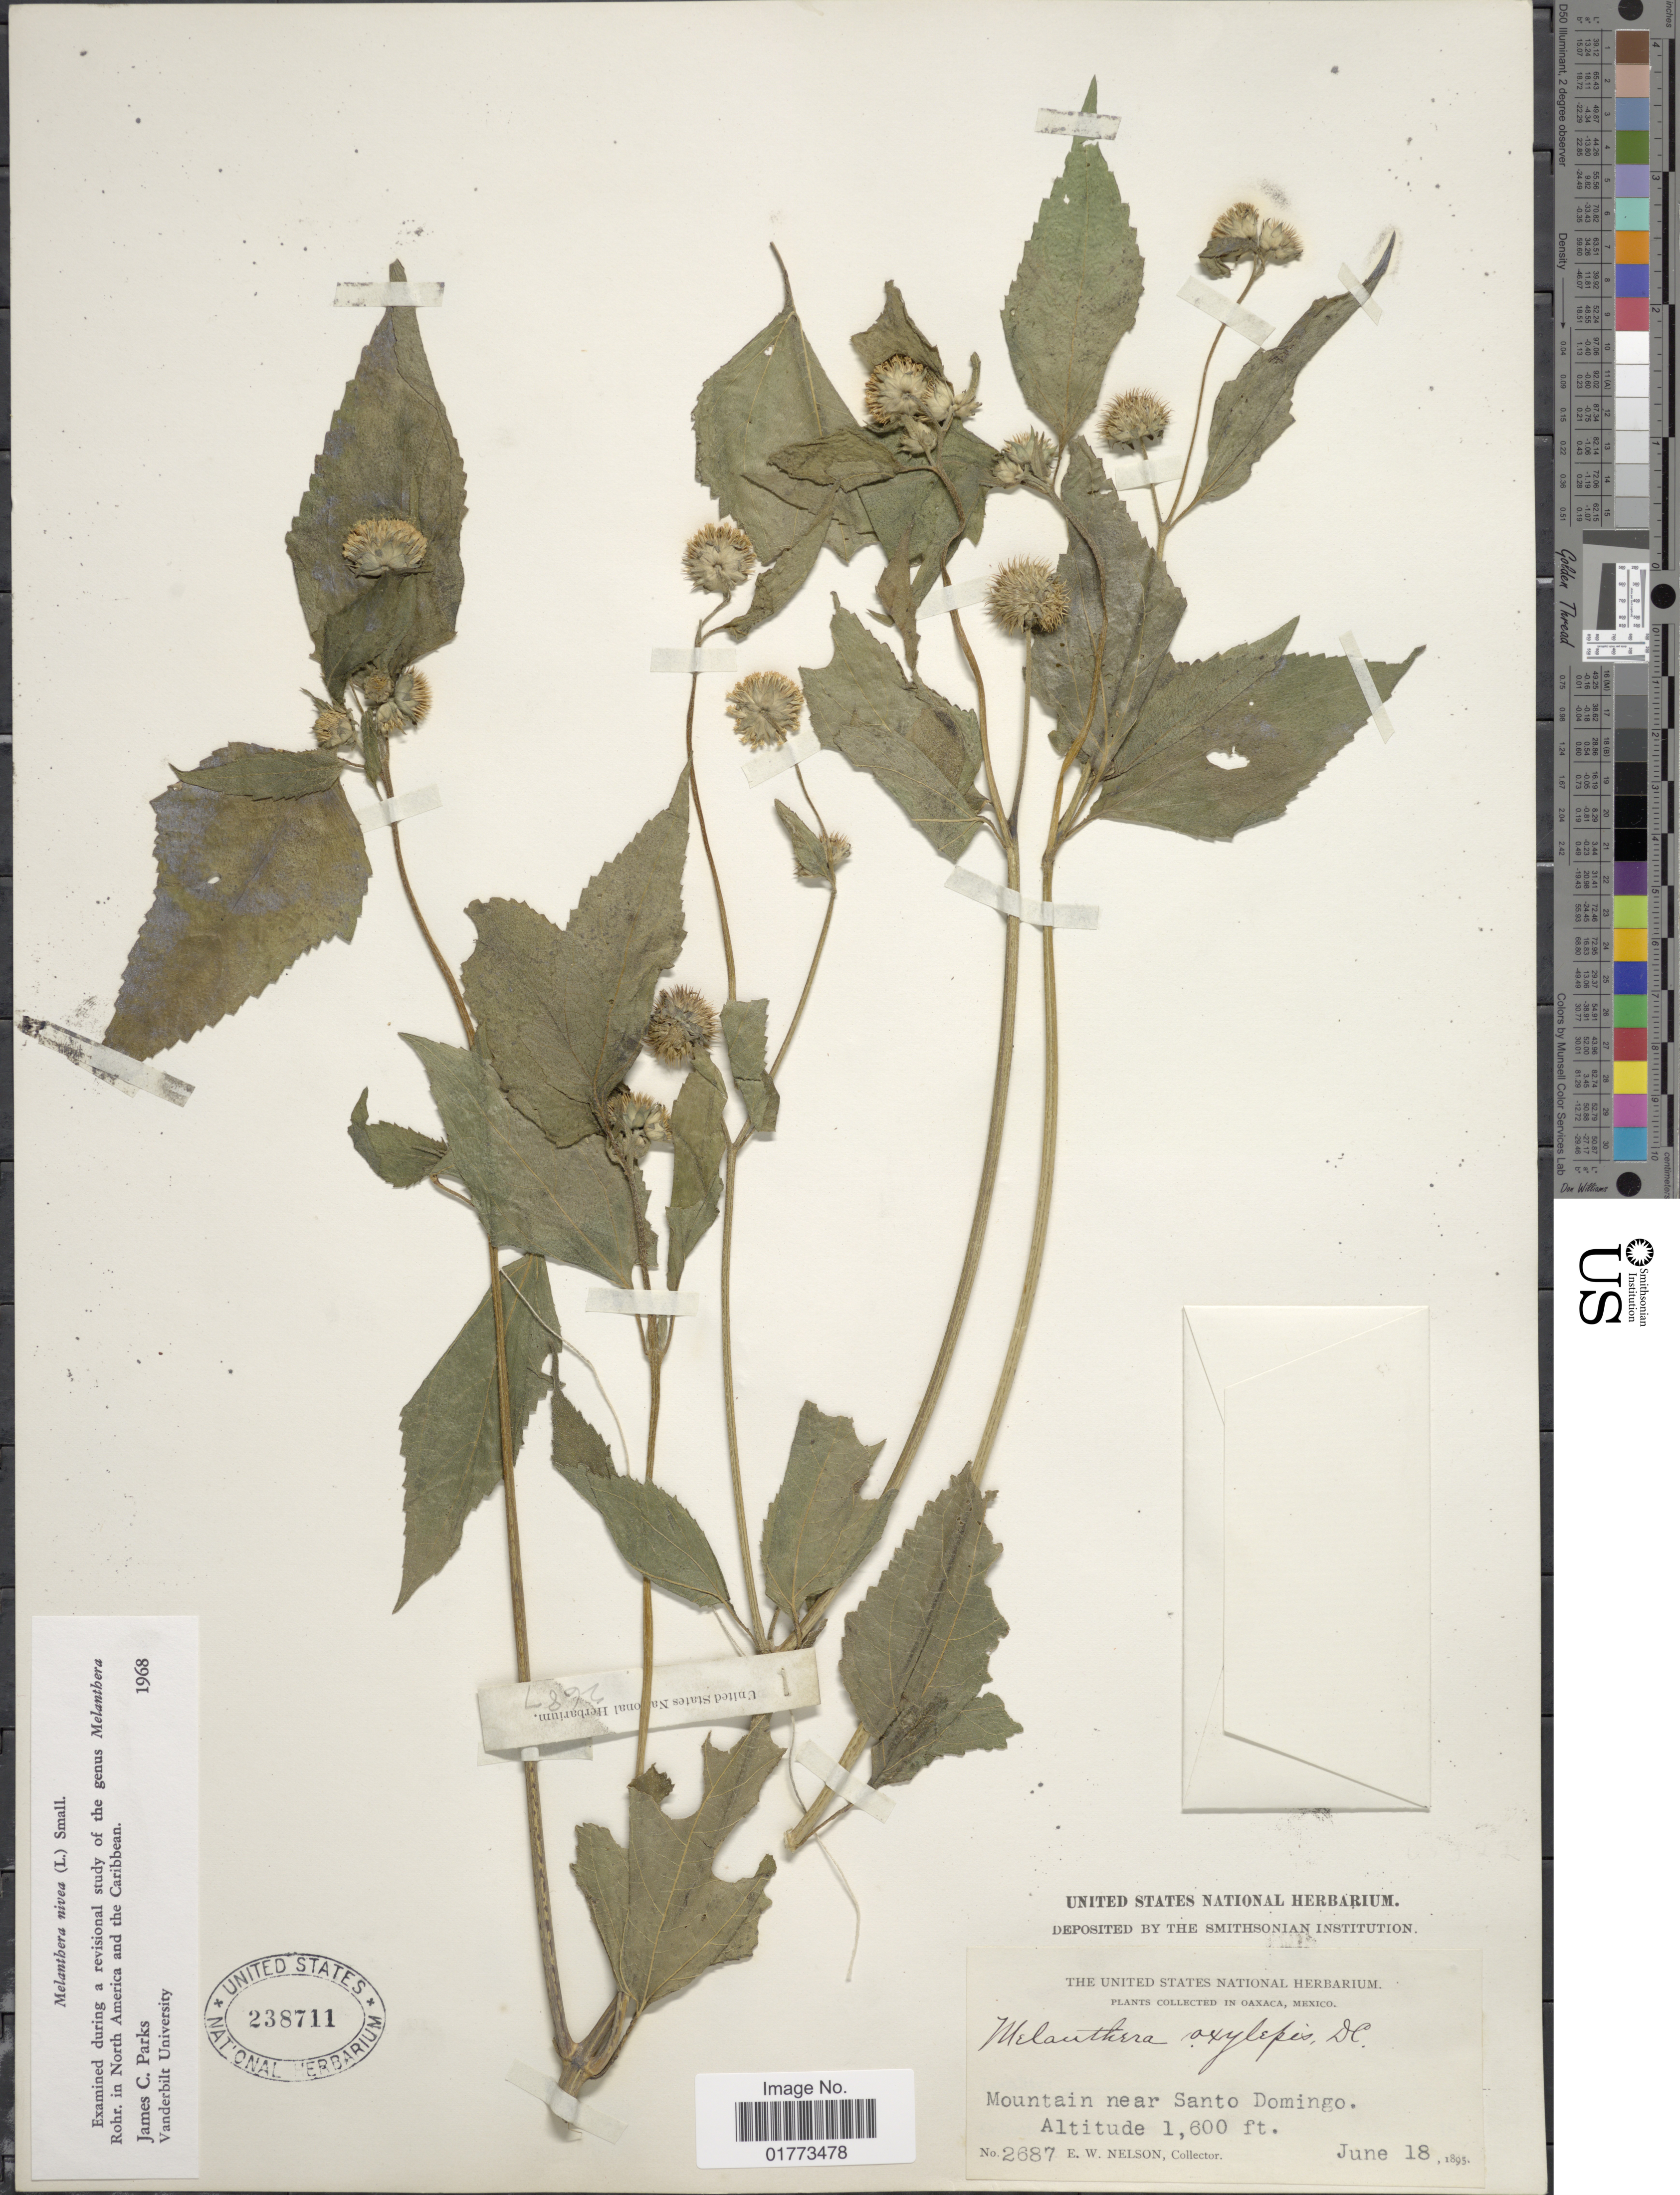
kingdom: Plantae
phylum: Tracheophyta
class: Magnoliopsida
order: Asterales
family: Asteraceae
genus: Melanthera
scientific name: Melanthera nivea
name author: (L.) Small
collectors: E. W. Nelson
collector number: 2687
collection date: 1895-06-18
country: Mexico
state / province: Oaxaca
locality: Mountain near Santo Domingo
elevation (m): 488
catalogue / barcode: US 238711